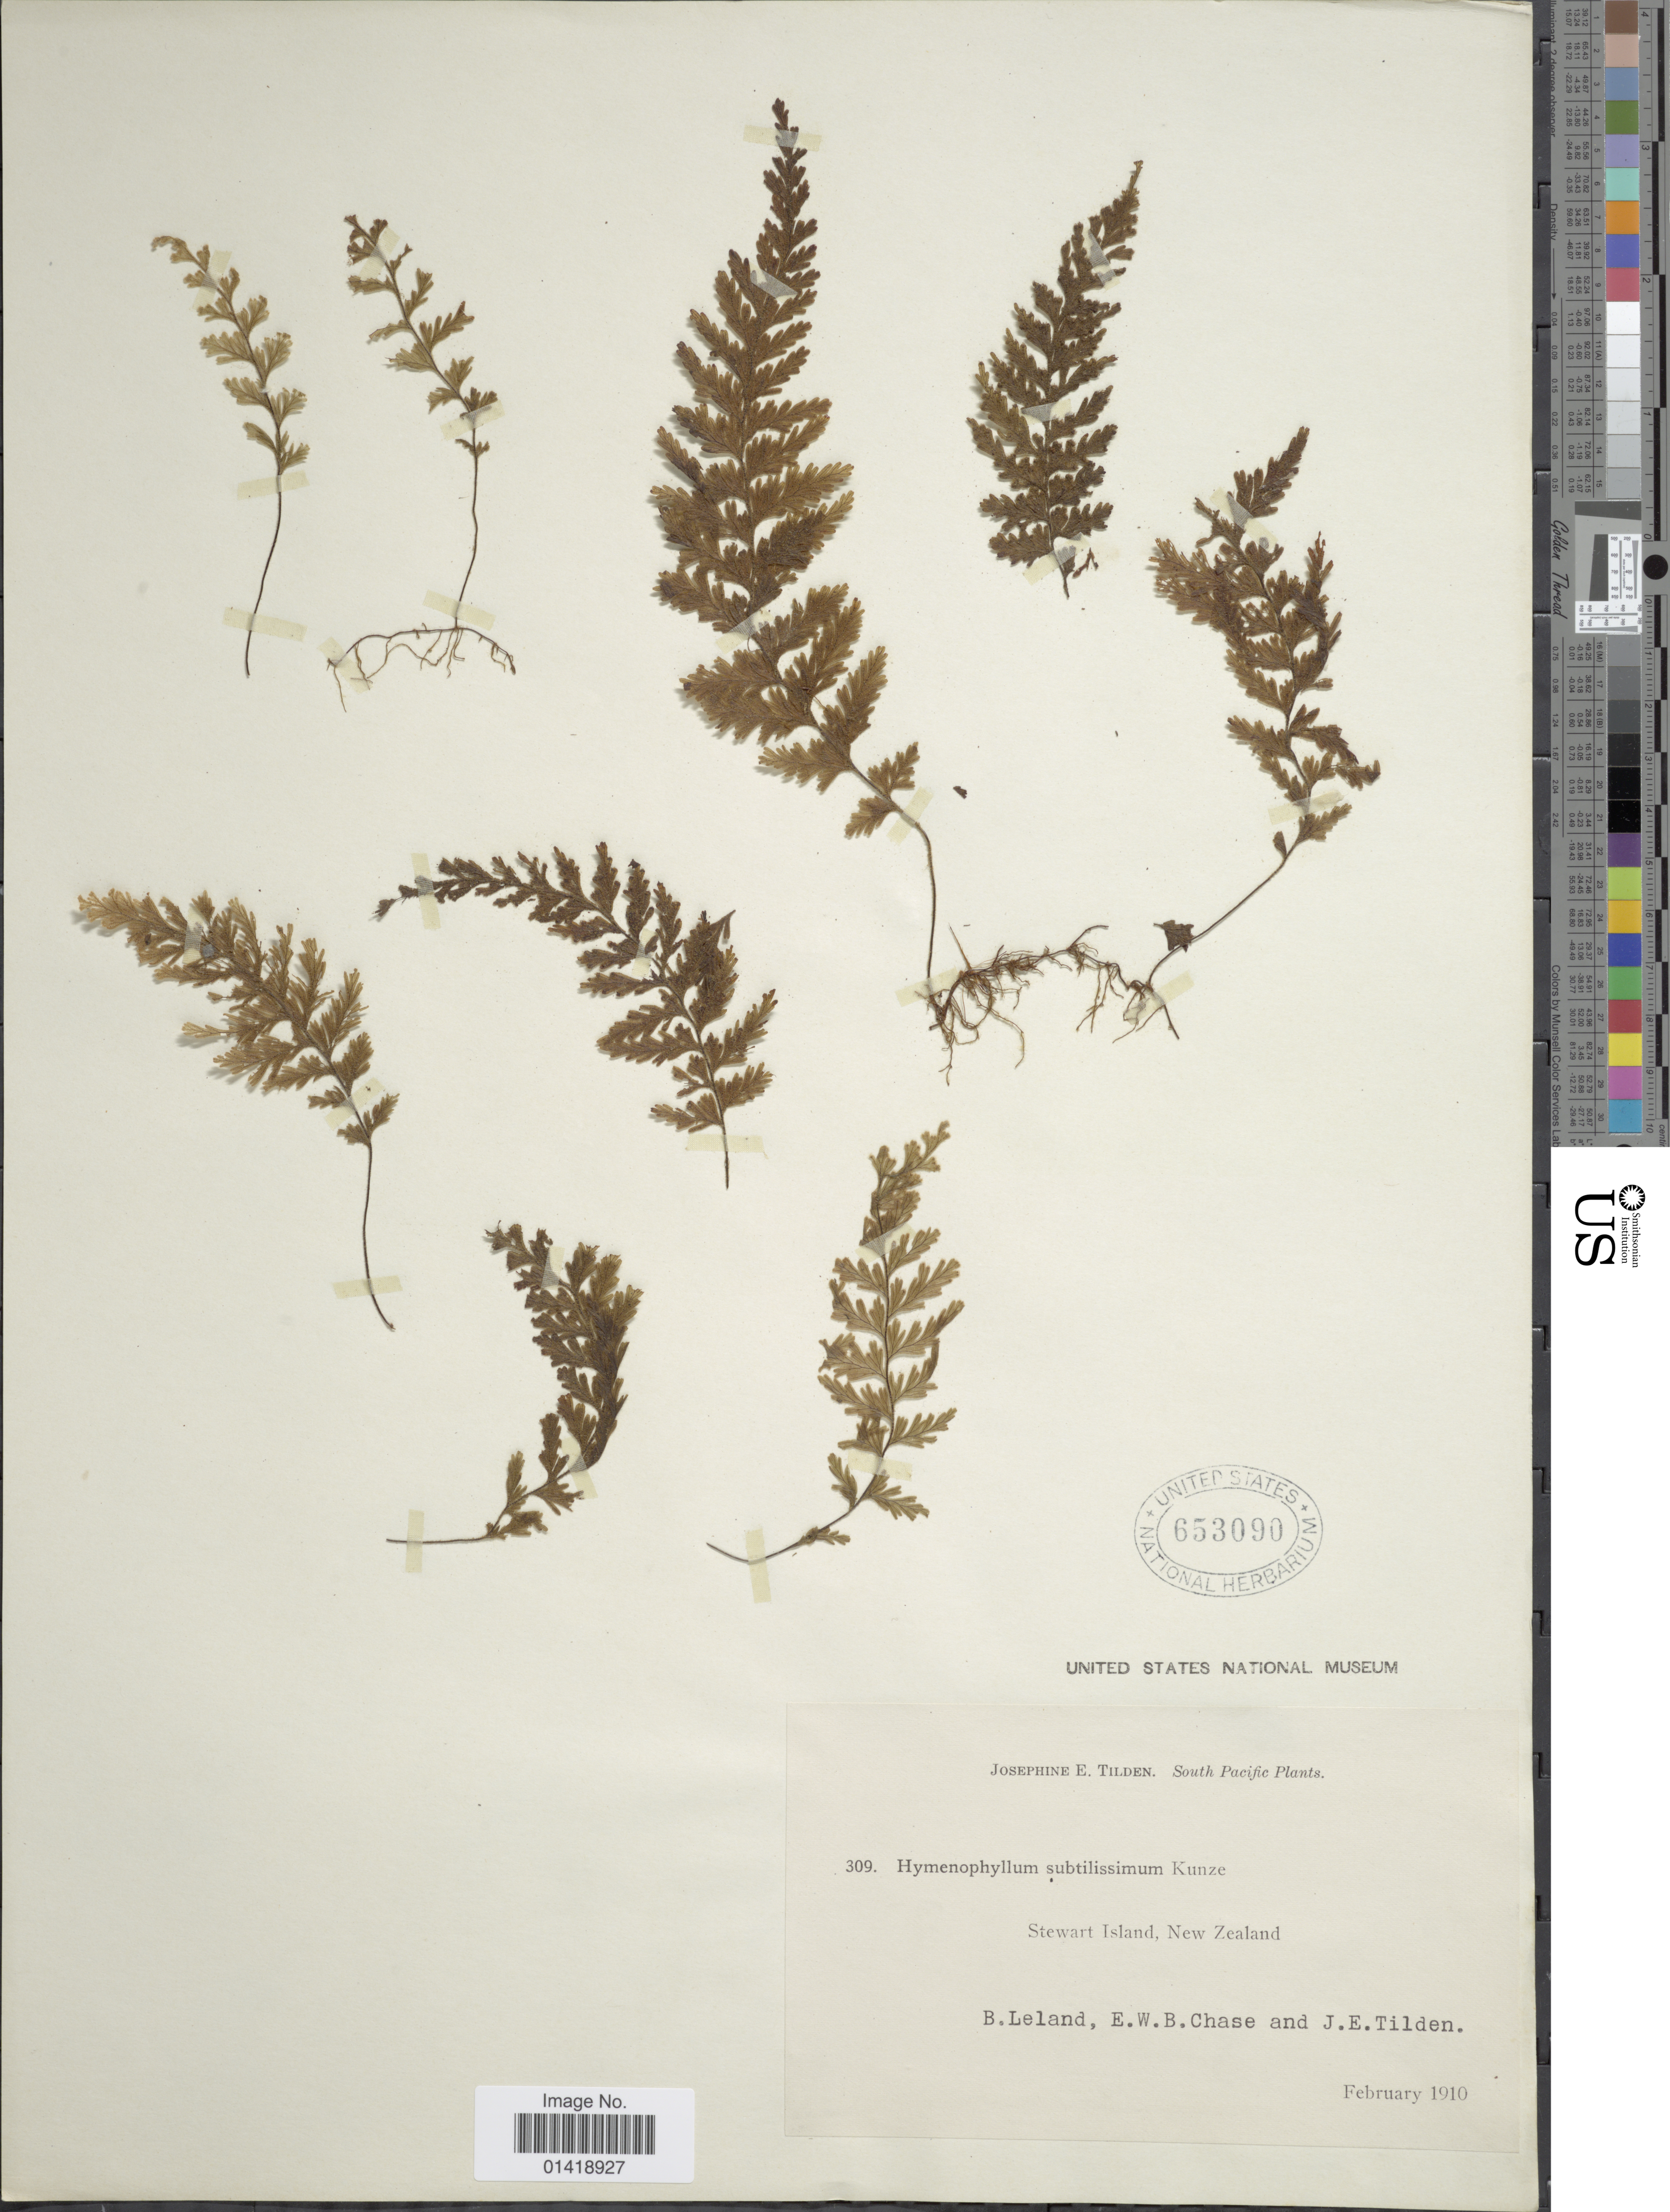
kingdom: Plantae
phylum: Tracheophyta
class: Polypodiopsida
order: Hymenophyllales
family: Hymenophyllaceae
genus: Hymenophyllum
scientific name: Hymenophyllum ferrugineum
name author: Colla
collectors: B. Leland, E. W. Chase & J. E. Tilden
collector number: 309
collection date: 1910-02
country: New Zealand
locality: Stewart Island. South Pacific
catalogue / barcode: US 653090